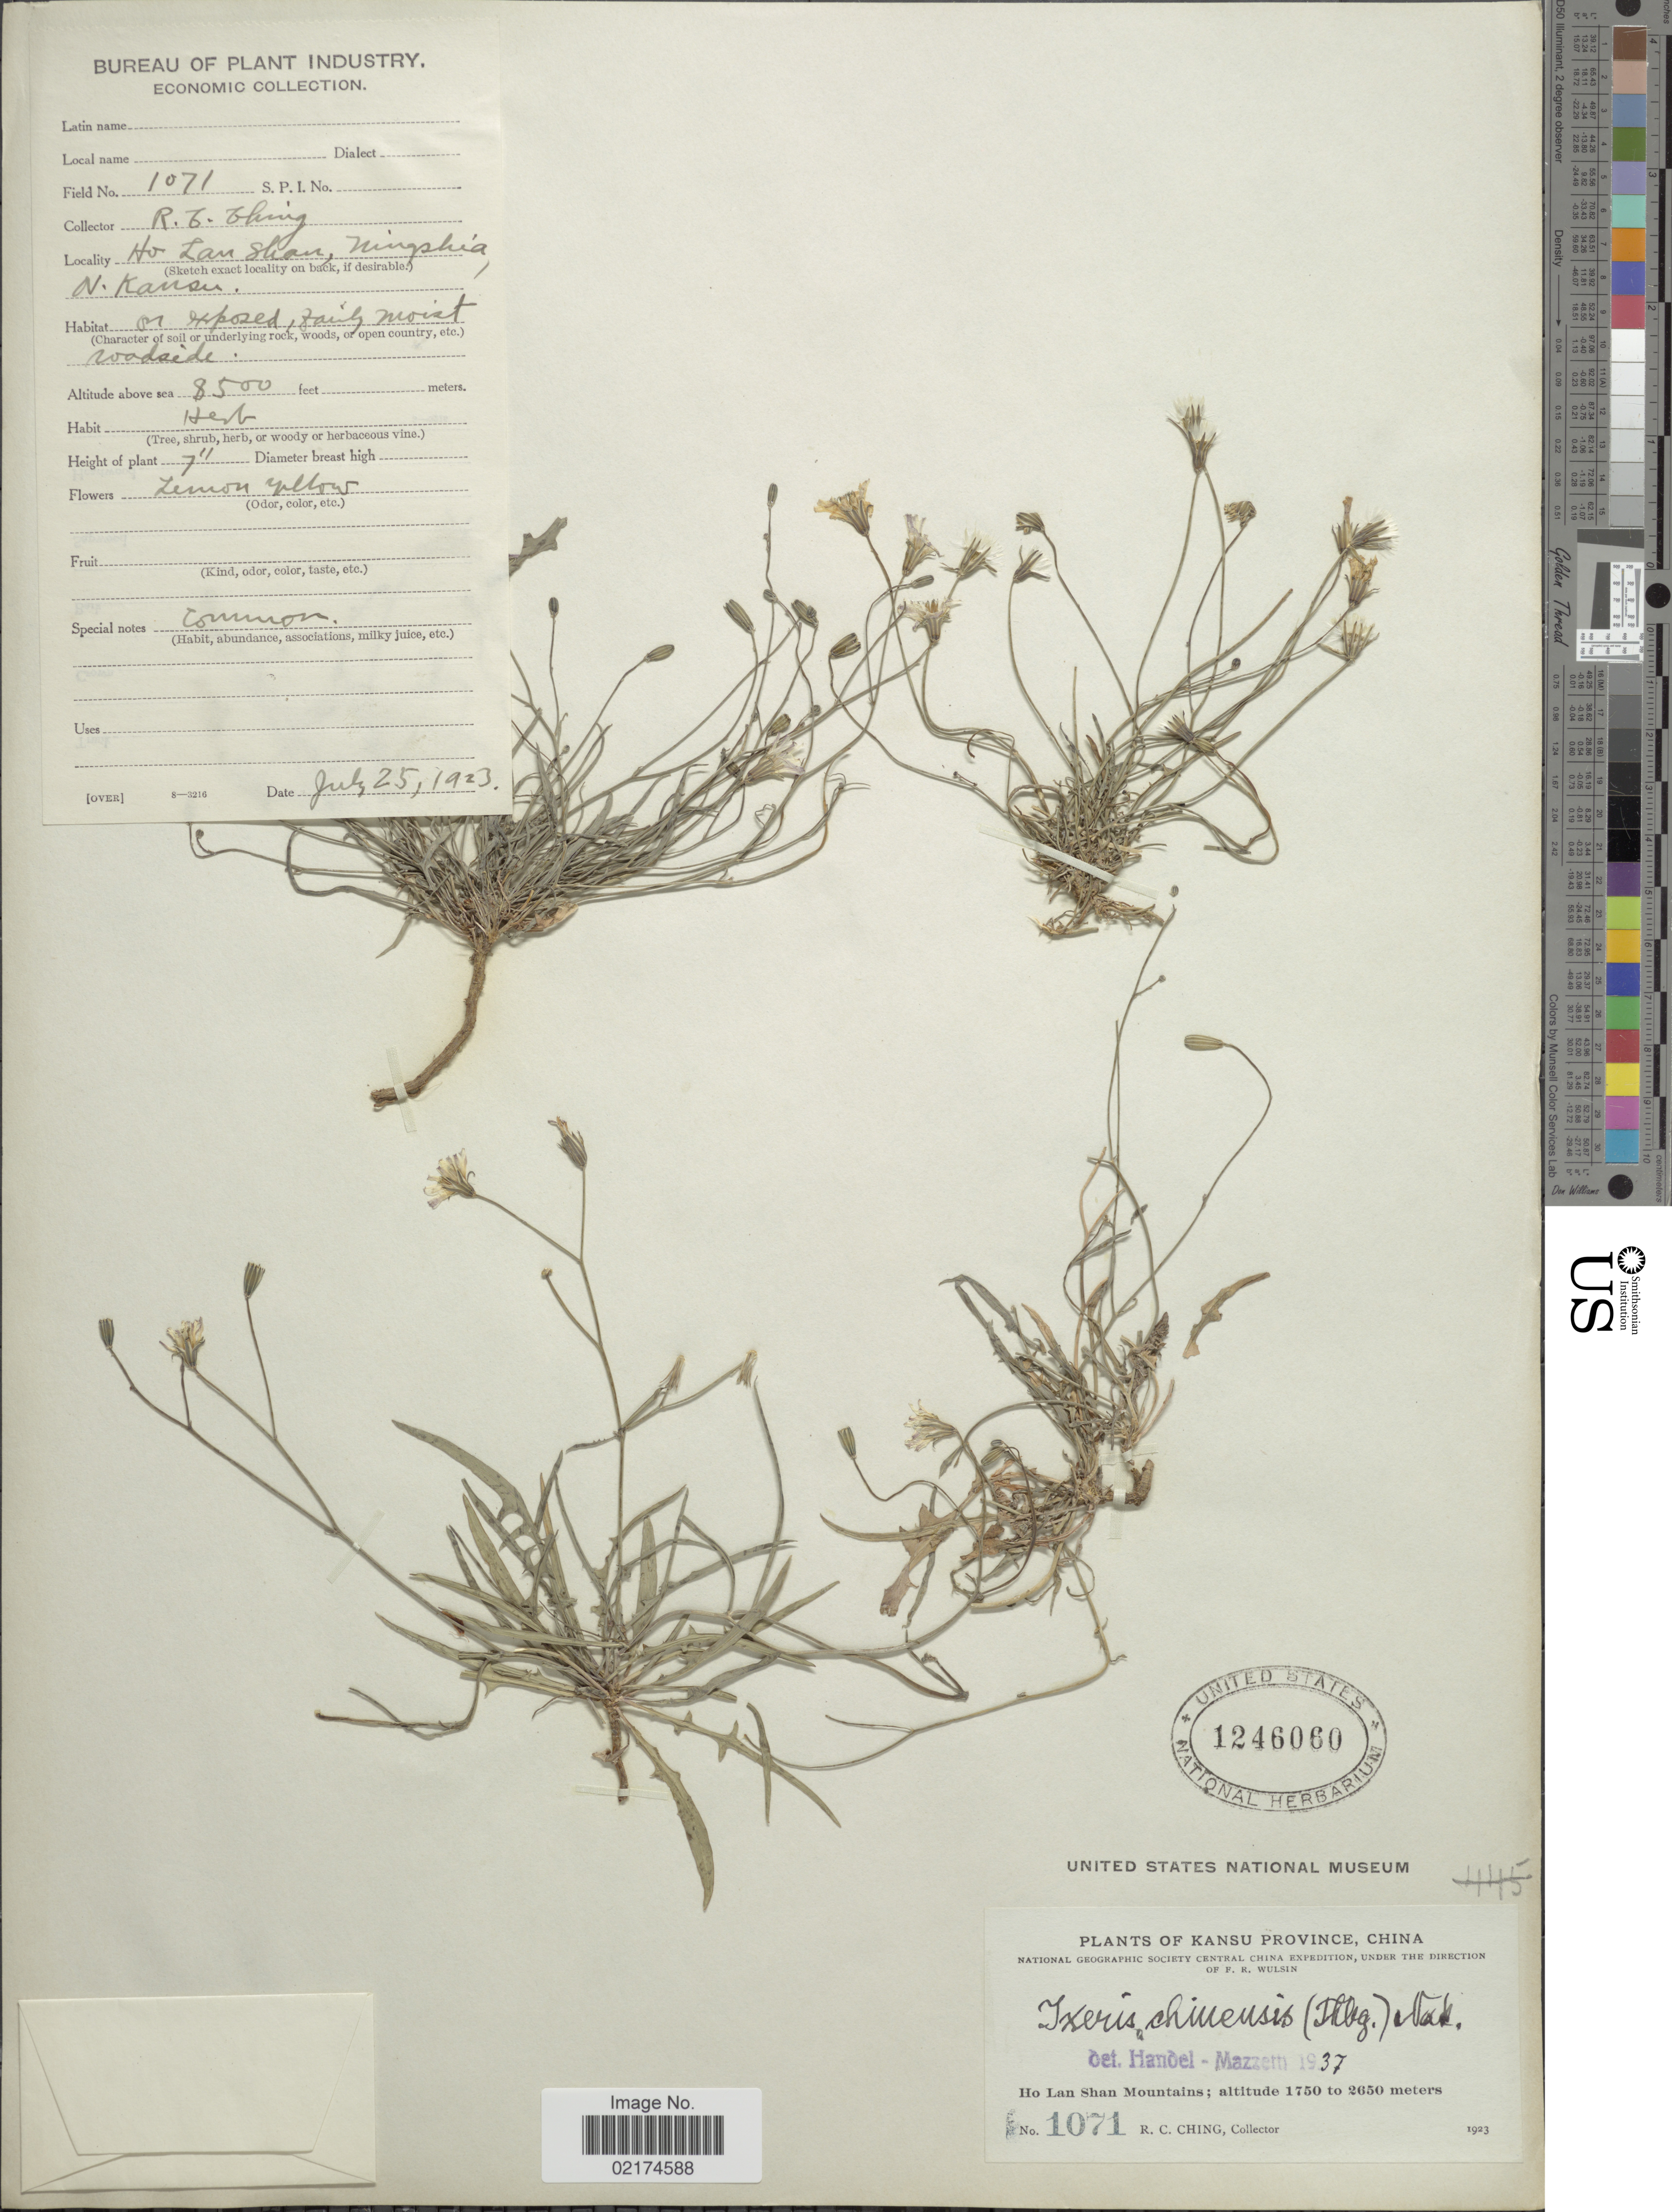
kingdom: Plantae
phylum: Tracheophyta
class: Magnoliopsida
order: Asterales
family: Asteraceae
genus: Ixeris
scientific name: Ixeris chinensis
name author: (Thunb.) Nakai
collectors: R. C. Ching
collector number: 1071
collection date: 1923-07-25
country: China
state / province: Gansu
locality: Ho Lan Shan Mountains, Ningshia, N. Kansu Province.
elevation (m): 2591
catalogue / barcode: US 1246060